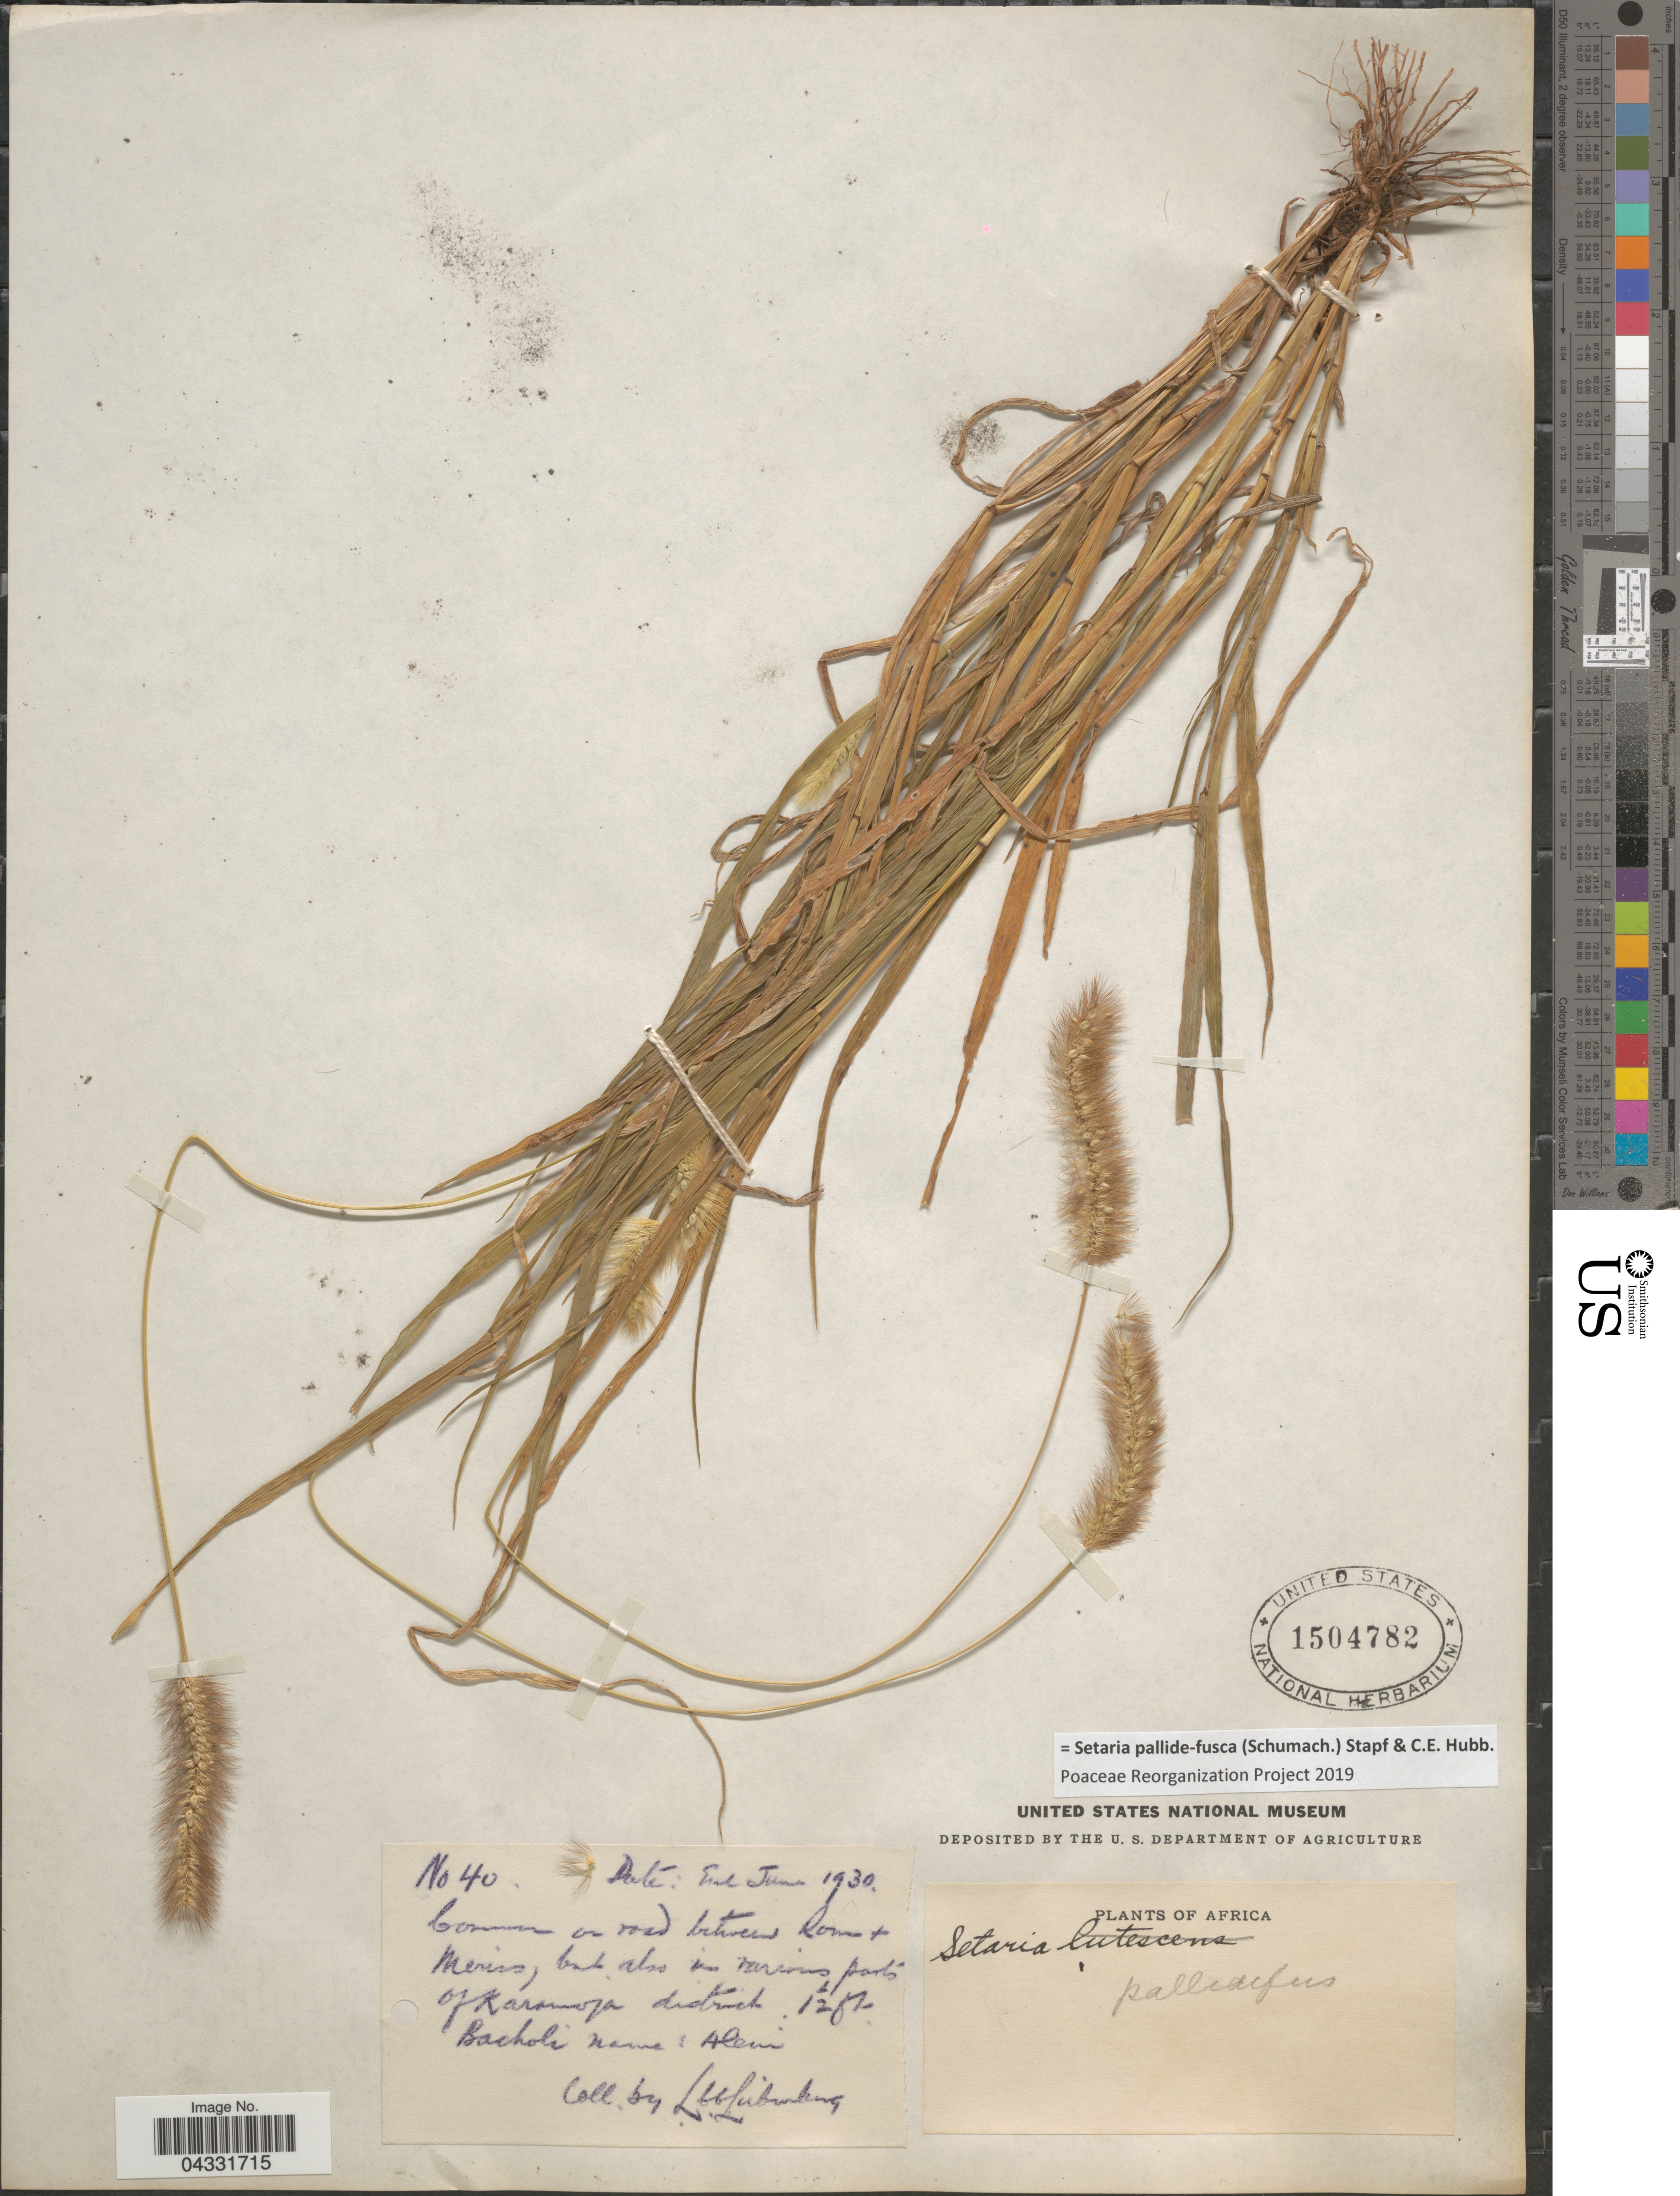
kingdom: Plantae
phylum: Tracheophyta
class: Liliopsida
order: Poales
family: Poaceae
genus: Setaria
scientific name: Setaria pallide-fusca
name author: (Schumach.) Stapf & C.E. Hubb.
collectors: L. Liebenberg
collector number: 40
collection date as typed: End June 1930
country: Uganda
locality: Common on road between Rom + Meriss, but also in various parts of Karamoja district. Africa.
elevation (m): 0.5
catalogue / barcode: US 1504782